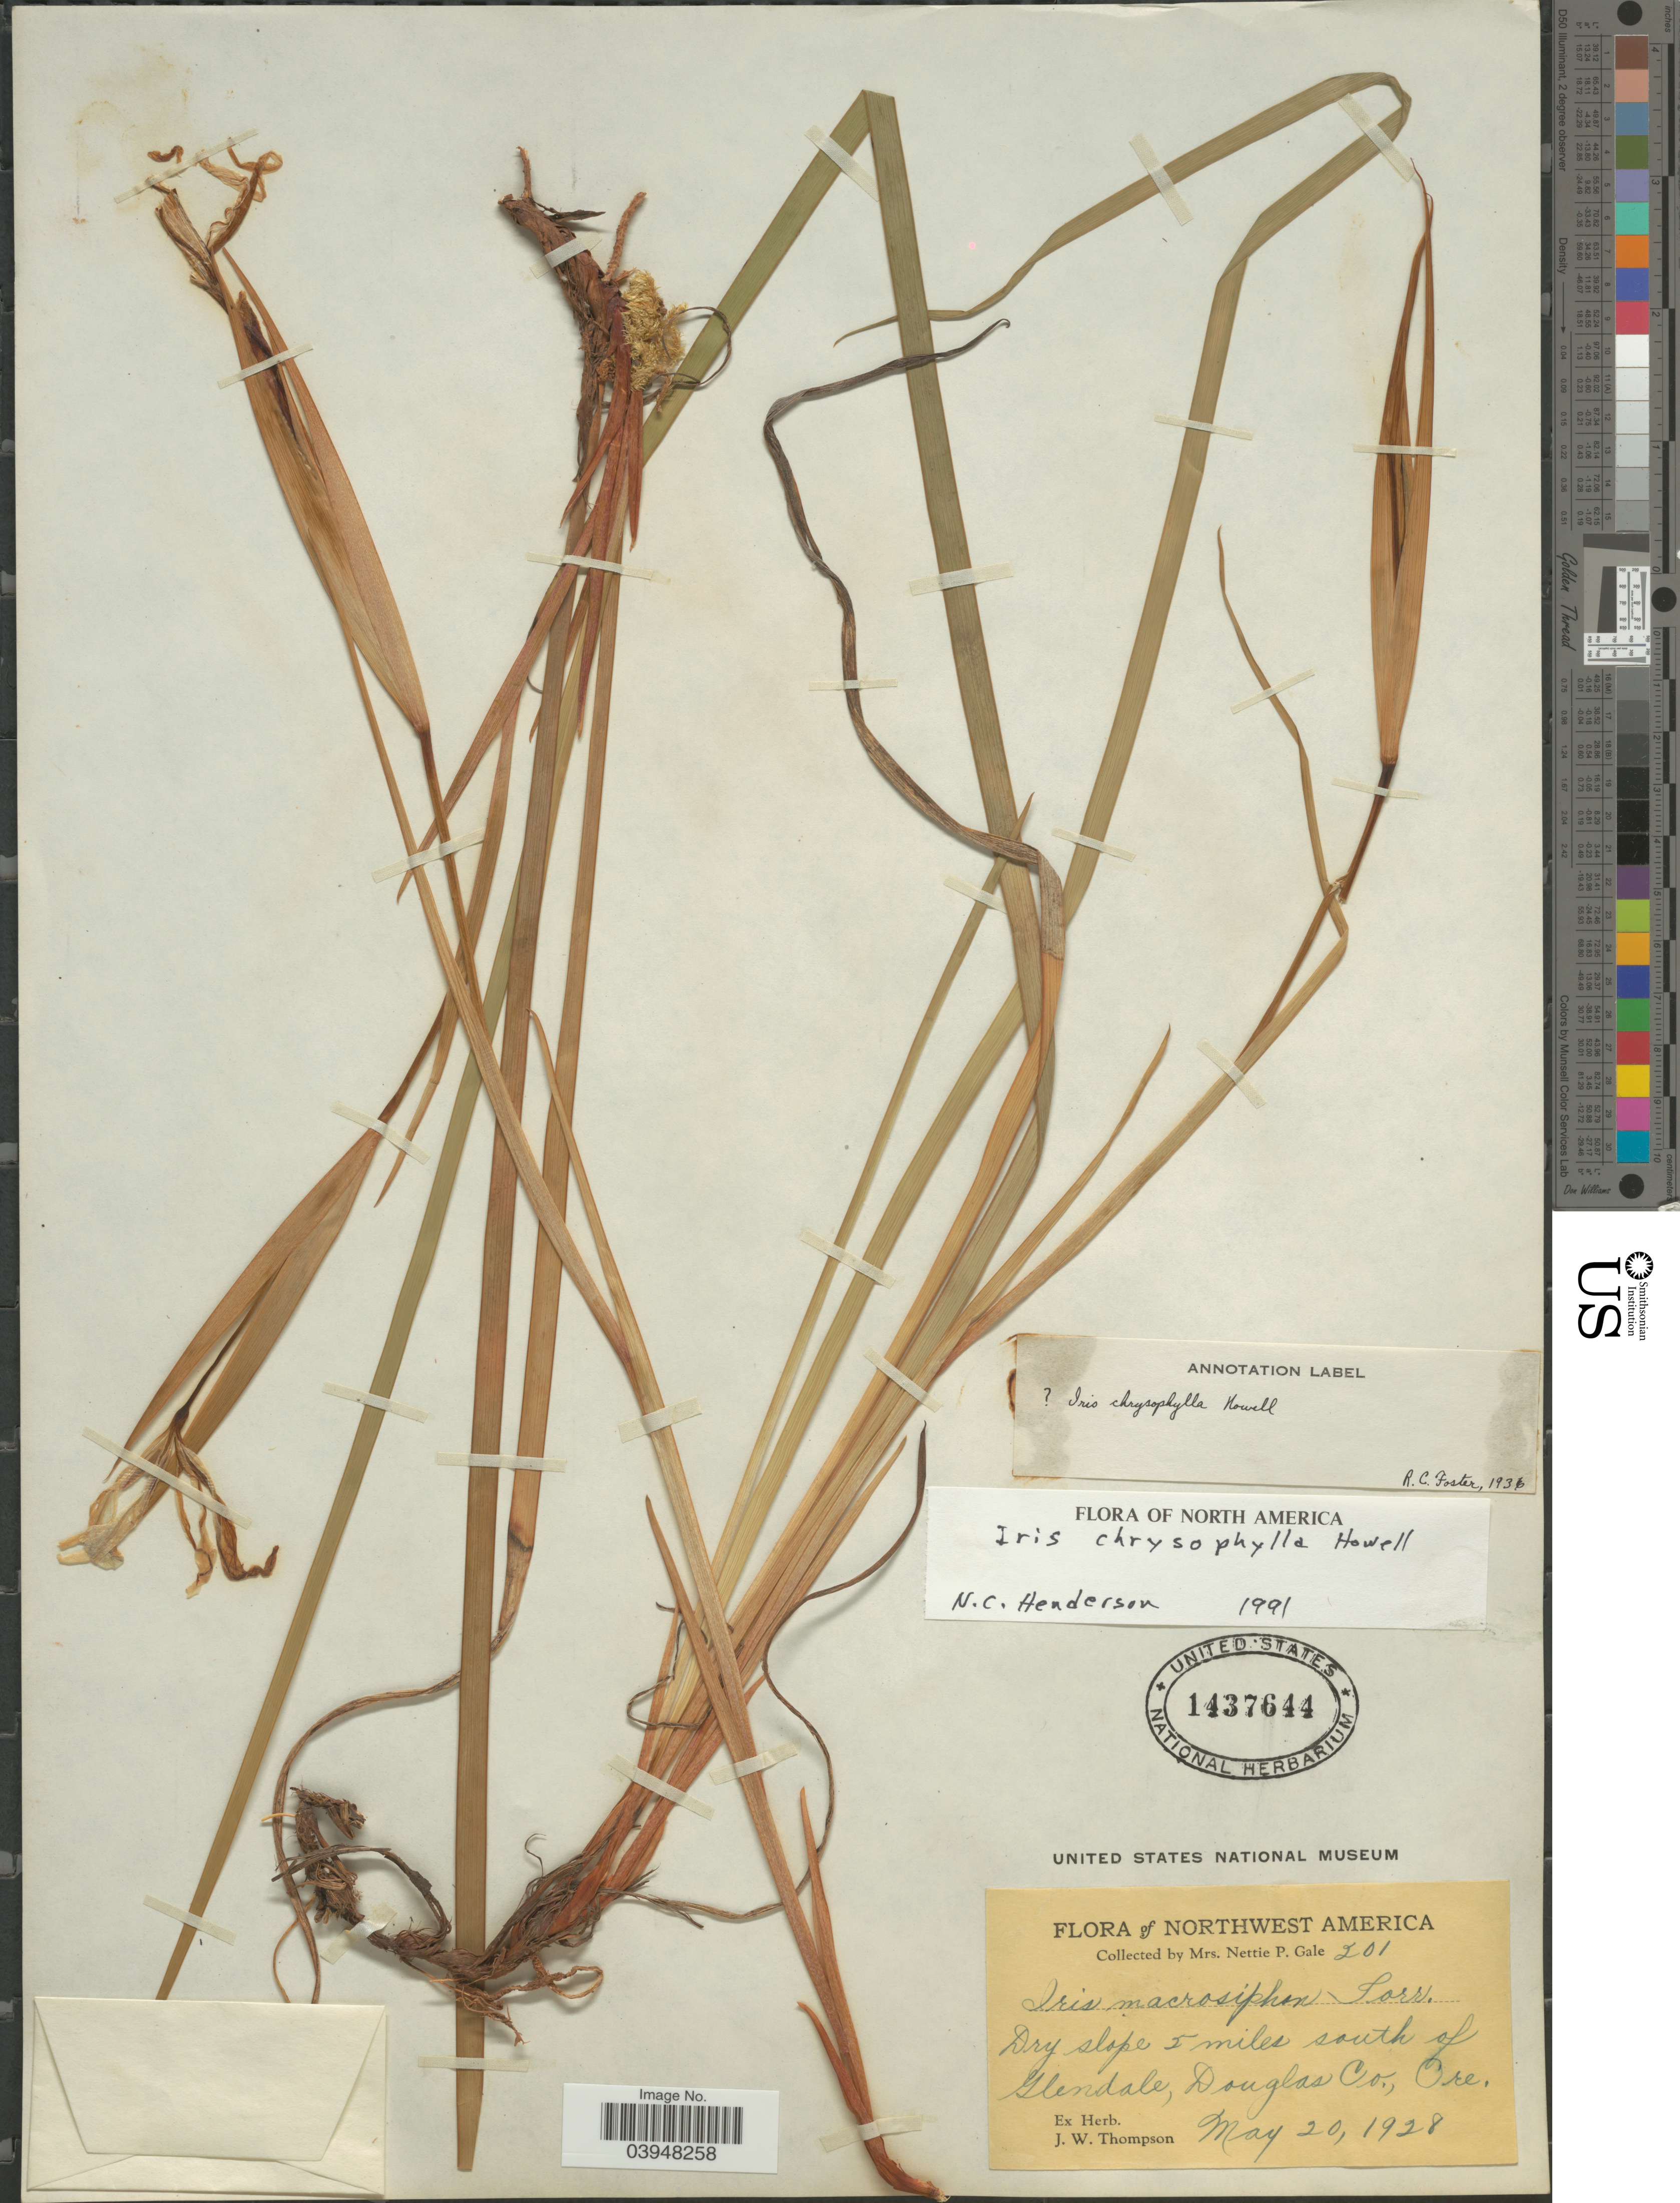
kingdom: Plantae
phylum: Tracheophyta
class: Liliopsida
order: Asparagales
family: Iridaceae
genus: Iris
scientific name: Iris chrysophylla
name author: Howell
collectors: N. Gale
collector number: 201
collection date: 1928-05-20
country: United States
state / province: Oregon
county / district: Douglas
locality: Dry slope 5 miles south of Glendale, Douglas Co.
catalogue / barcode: US 1437644